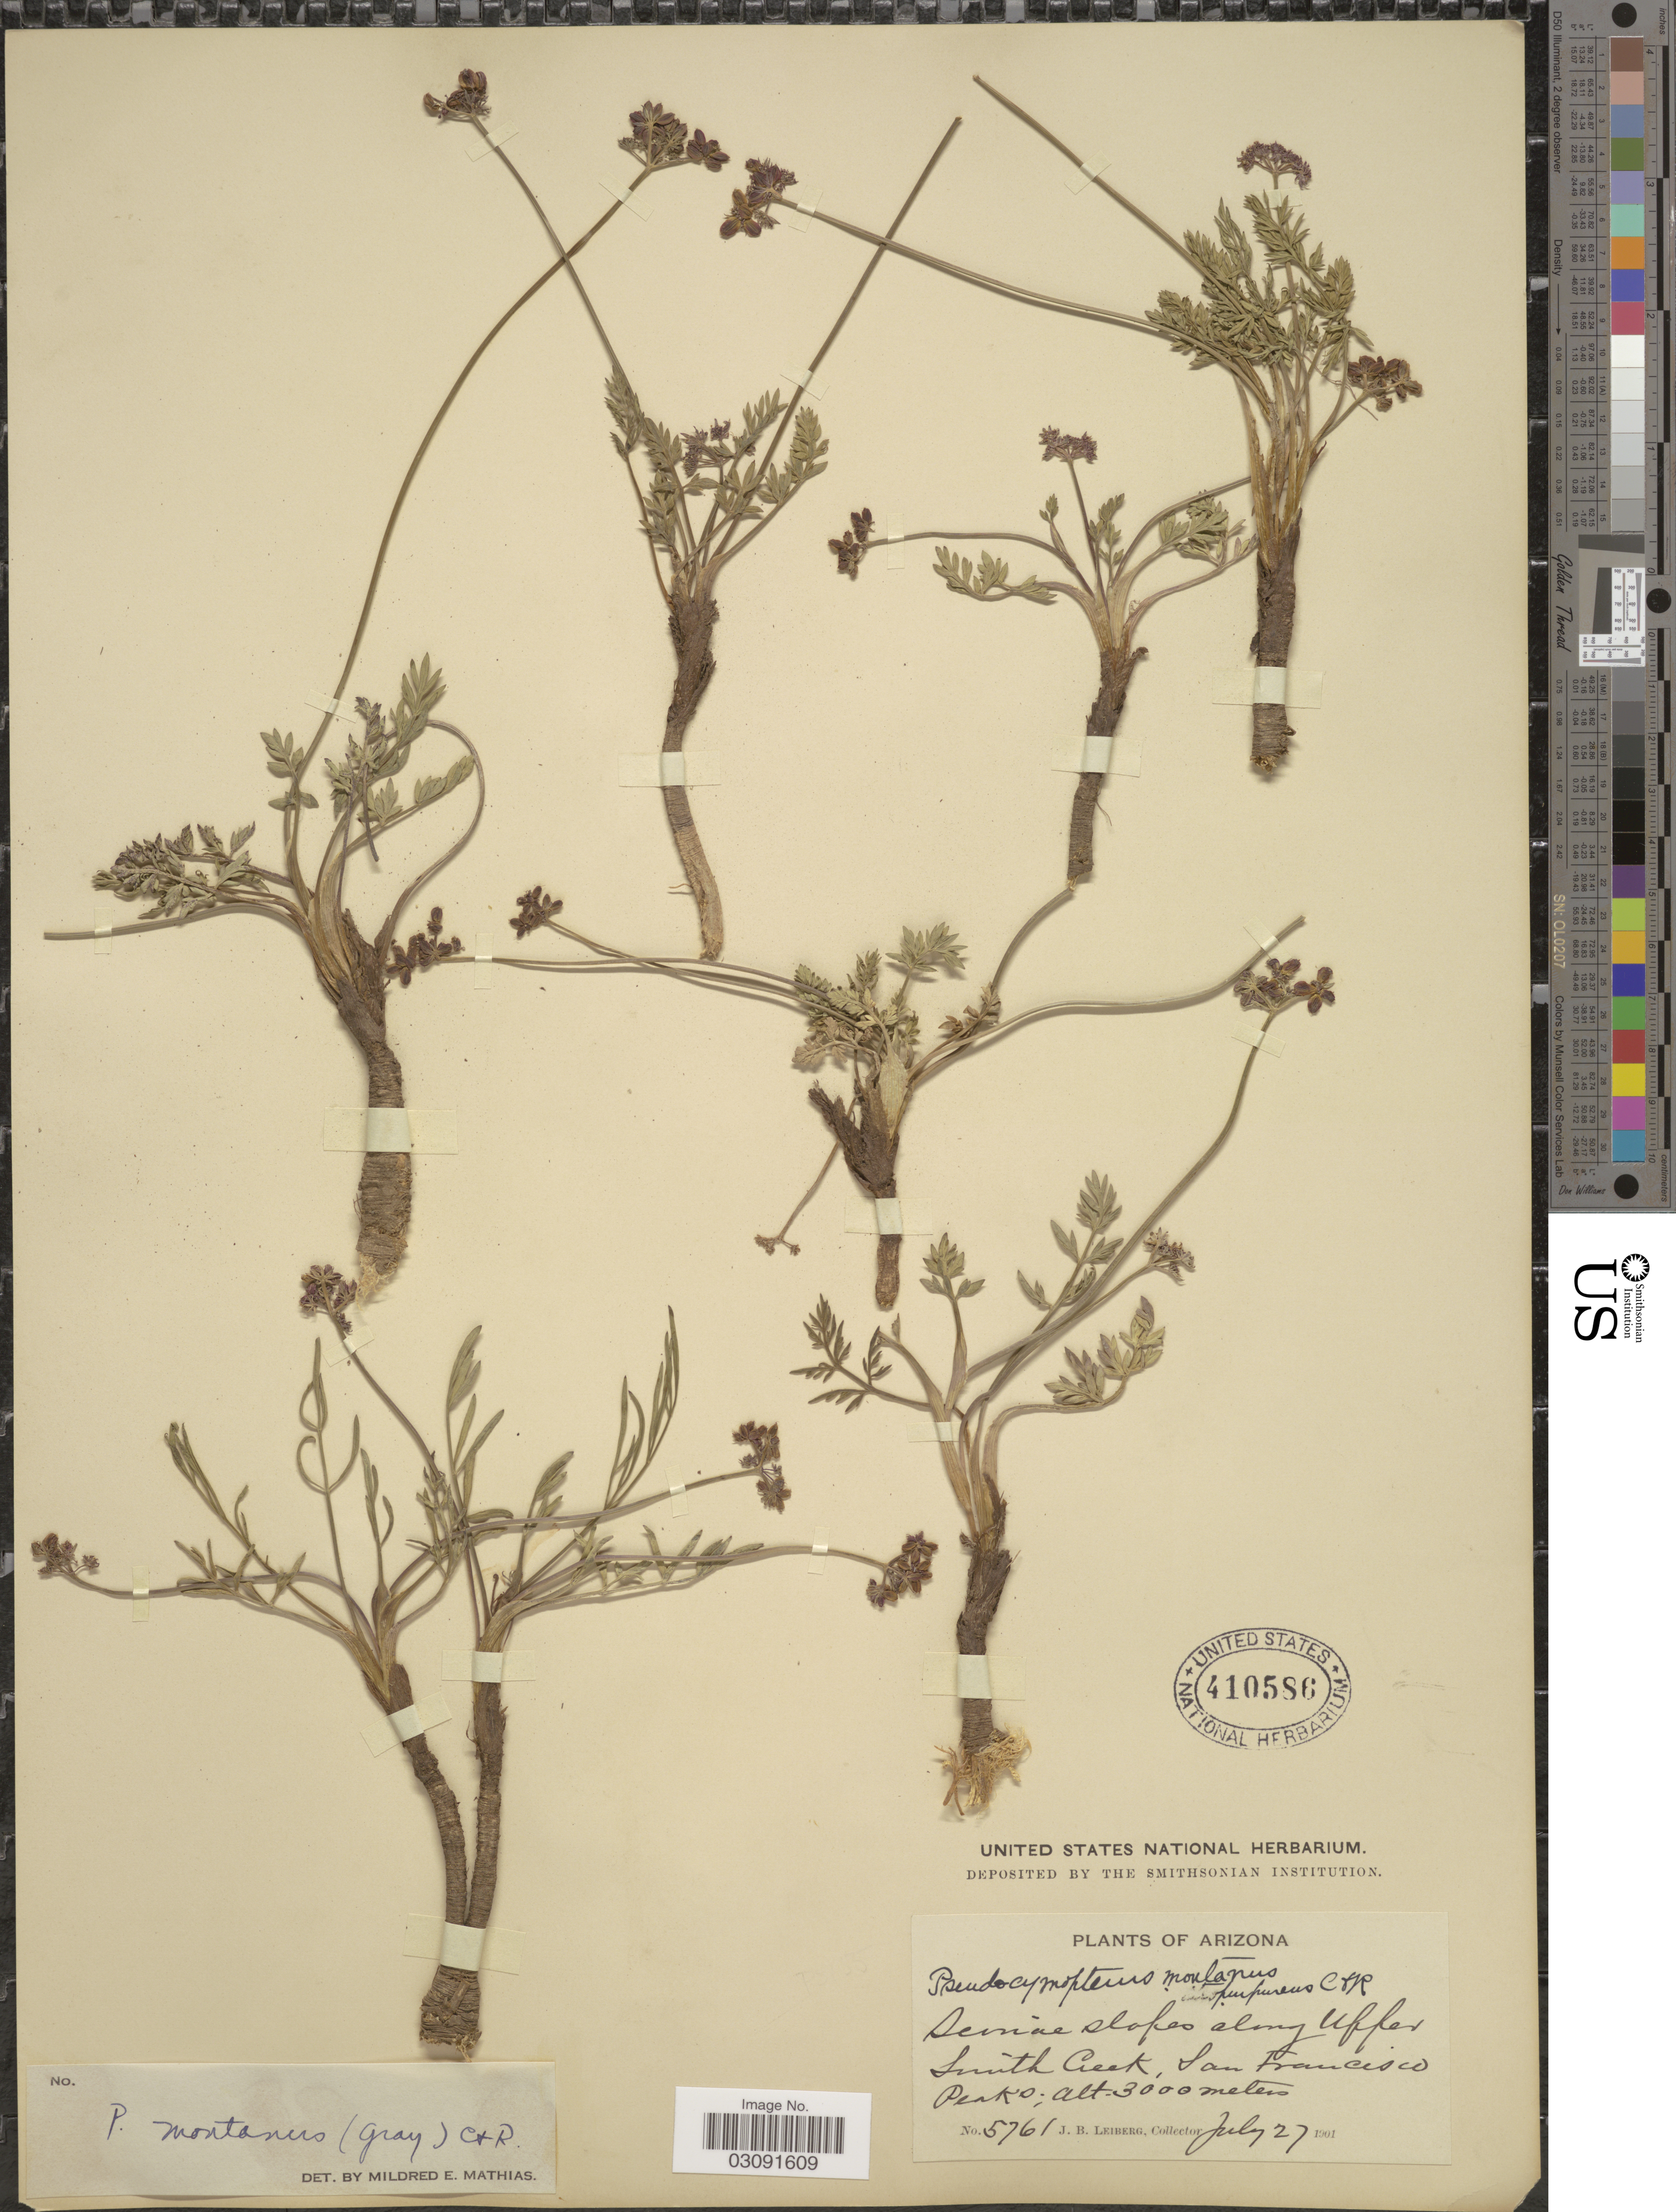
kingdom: Plantae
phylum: Tracheophyta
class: Magnoliopsida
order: Apiales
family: Apiaceae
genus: Pseudocymopterus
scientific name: Pseudocymopterus montanus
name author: (A. Gray) J.M. Coult. & Rose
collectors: J. B. Leiberg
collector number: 5761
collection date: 1901-07-27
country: United States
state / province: Arizona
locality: Along upper Smith Creek, San Francisco Peaks.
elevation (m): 3000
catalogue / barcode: US 410586